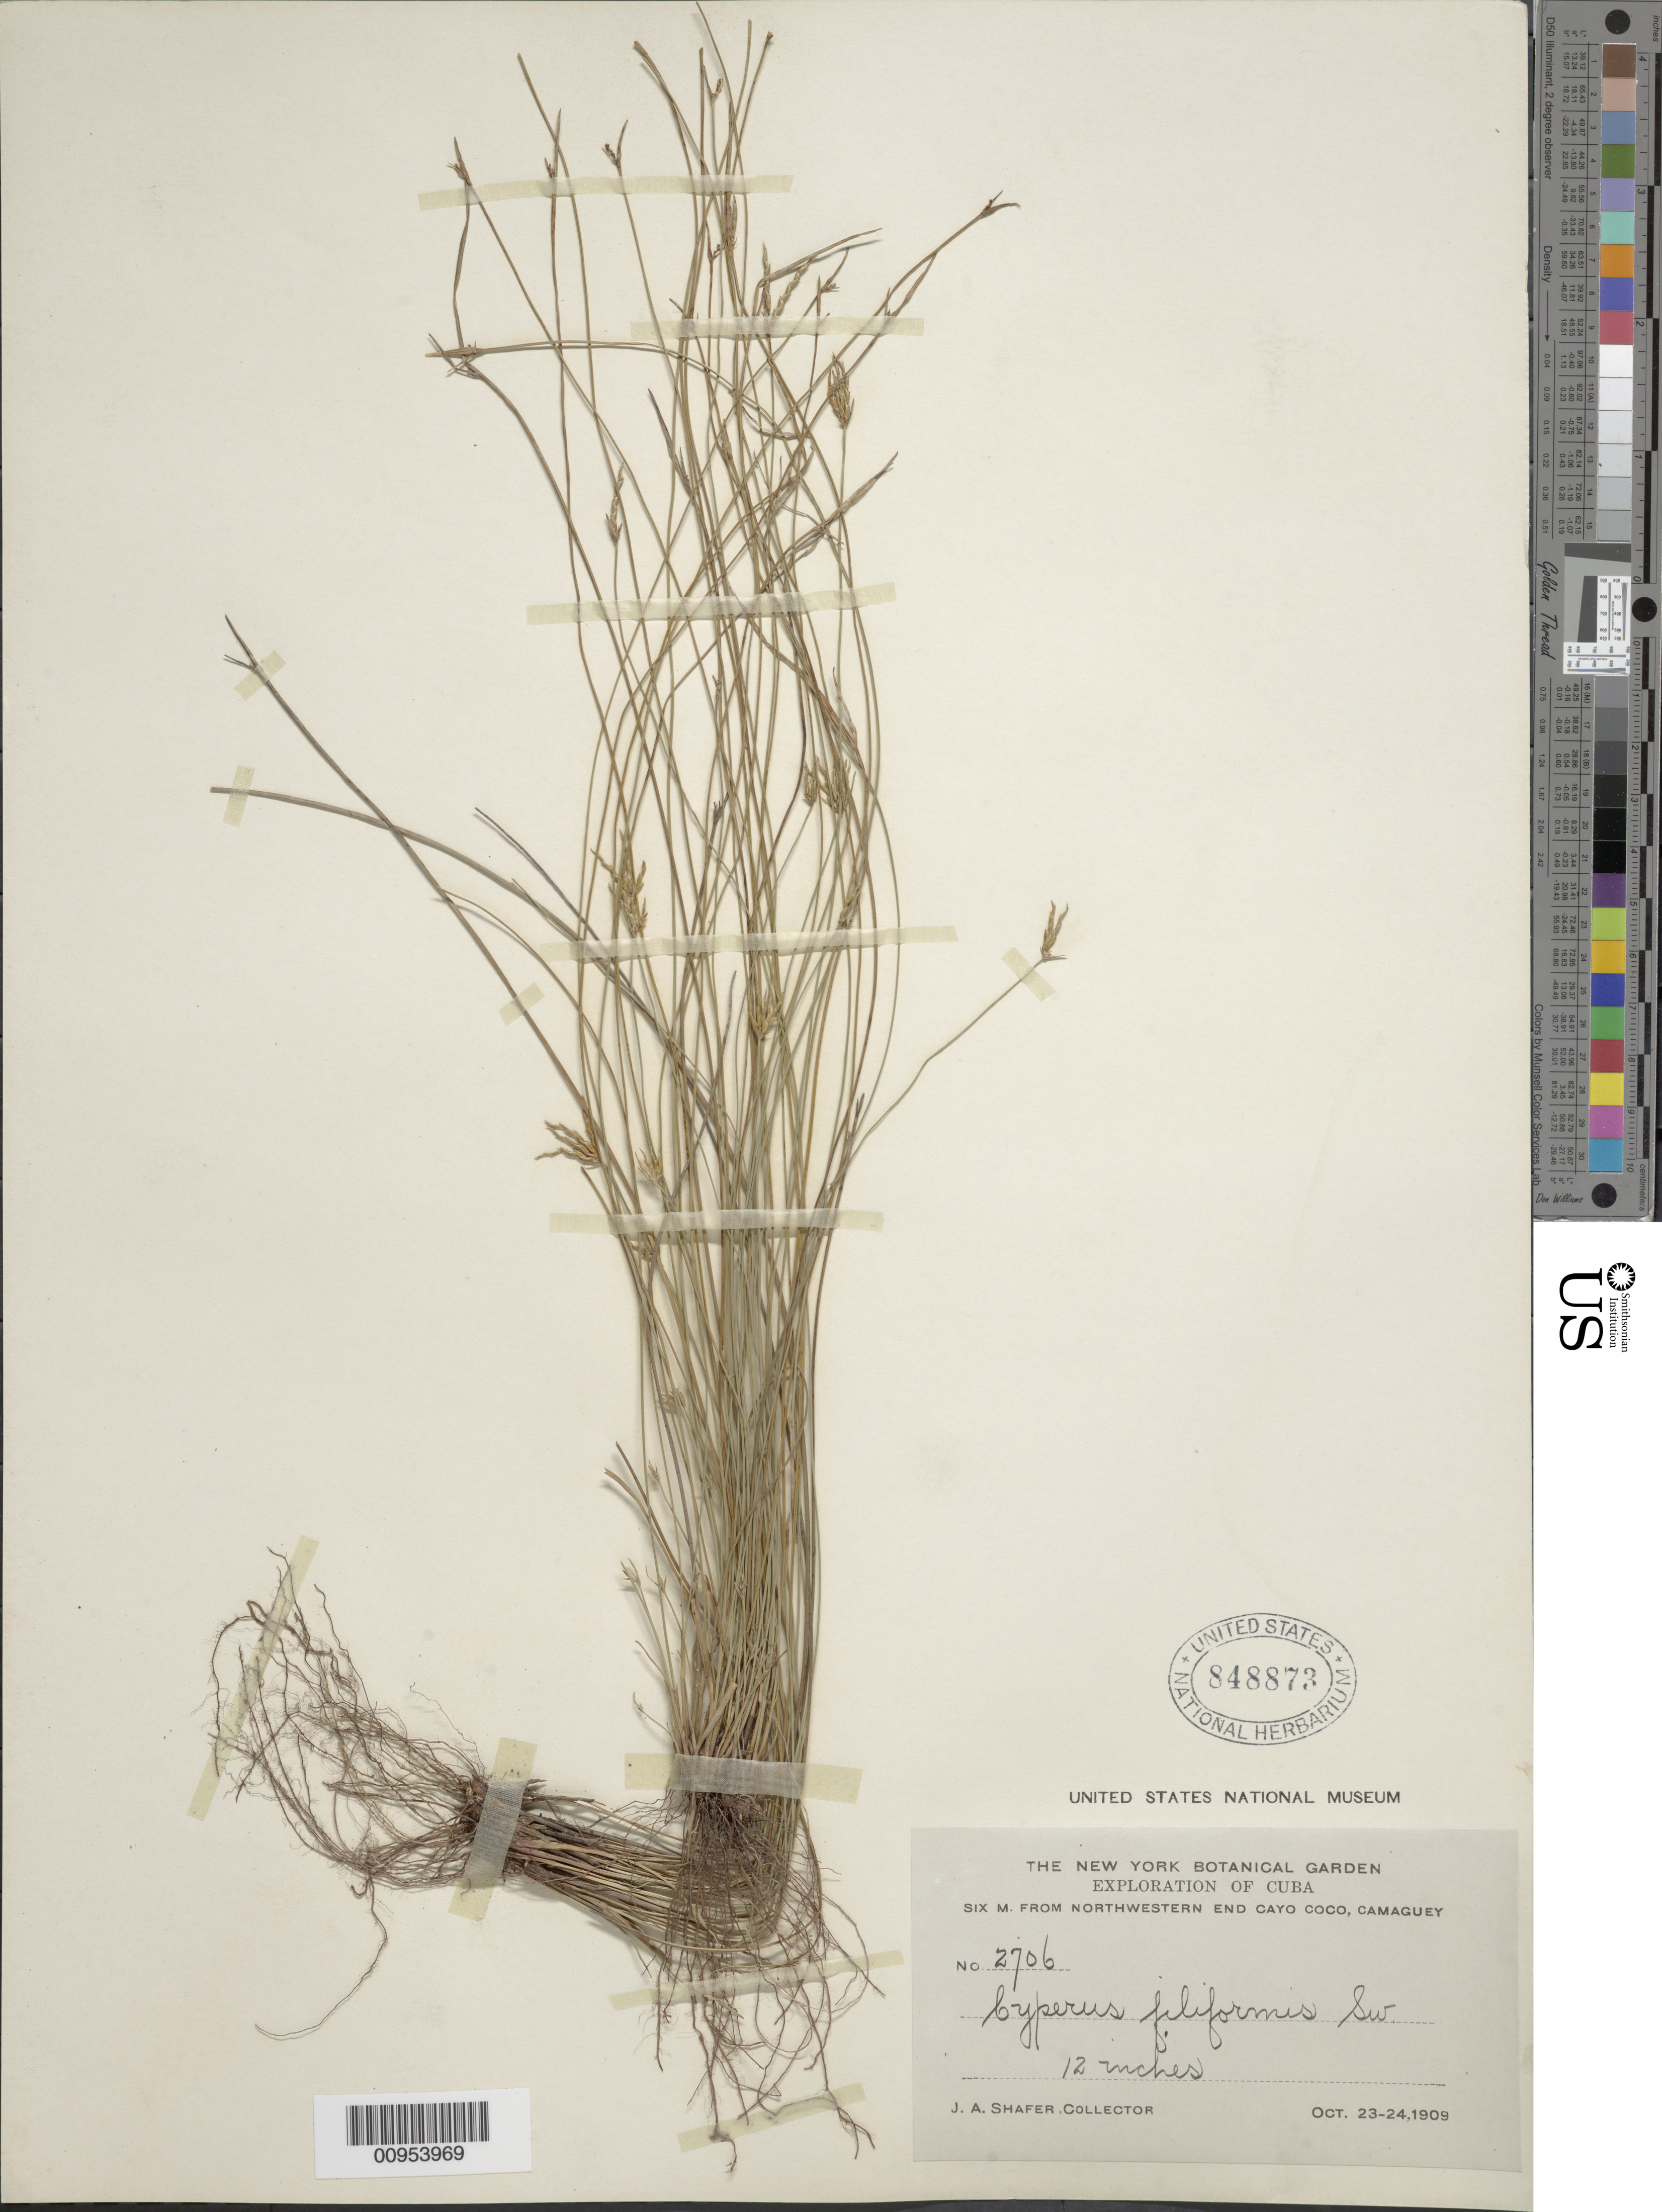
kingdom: Plantae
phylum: Tracheophyta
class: Liliopsida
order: Poales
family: Cyperaceae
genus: Cyperus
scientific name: Cyperus filiformis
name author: Sw.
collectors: J. A. Shafer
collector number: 2706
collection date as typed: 23 Oct 1909 to 24 Oct 1909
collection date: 1909-10-23/1909-10-24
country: Cuba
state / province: Camagüey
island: Cuba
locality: Six m from northwestern end Cayo Coco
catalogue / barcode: US 848873